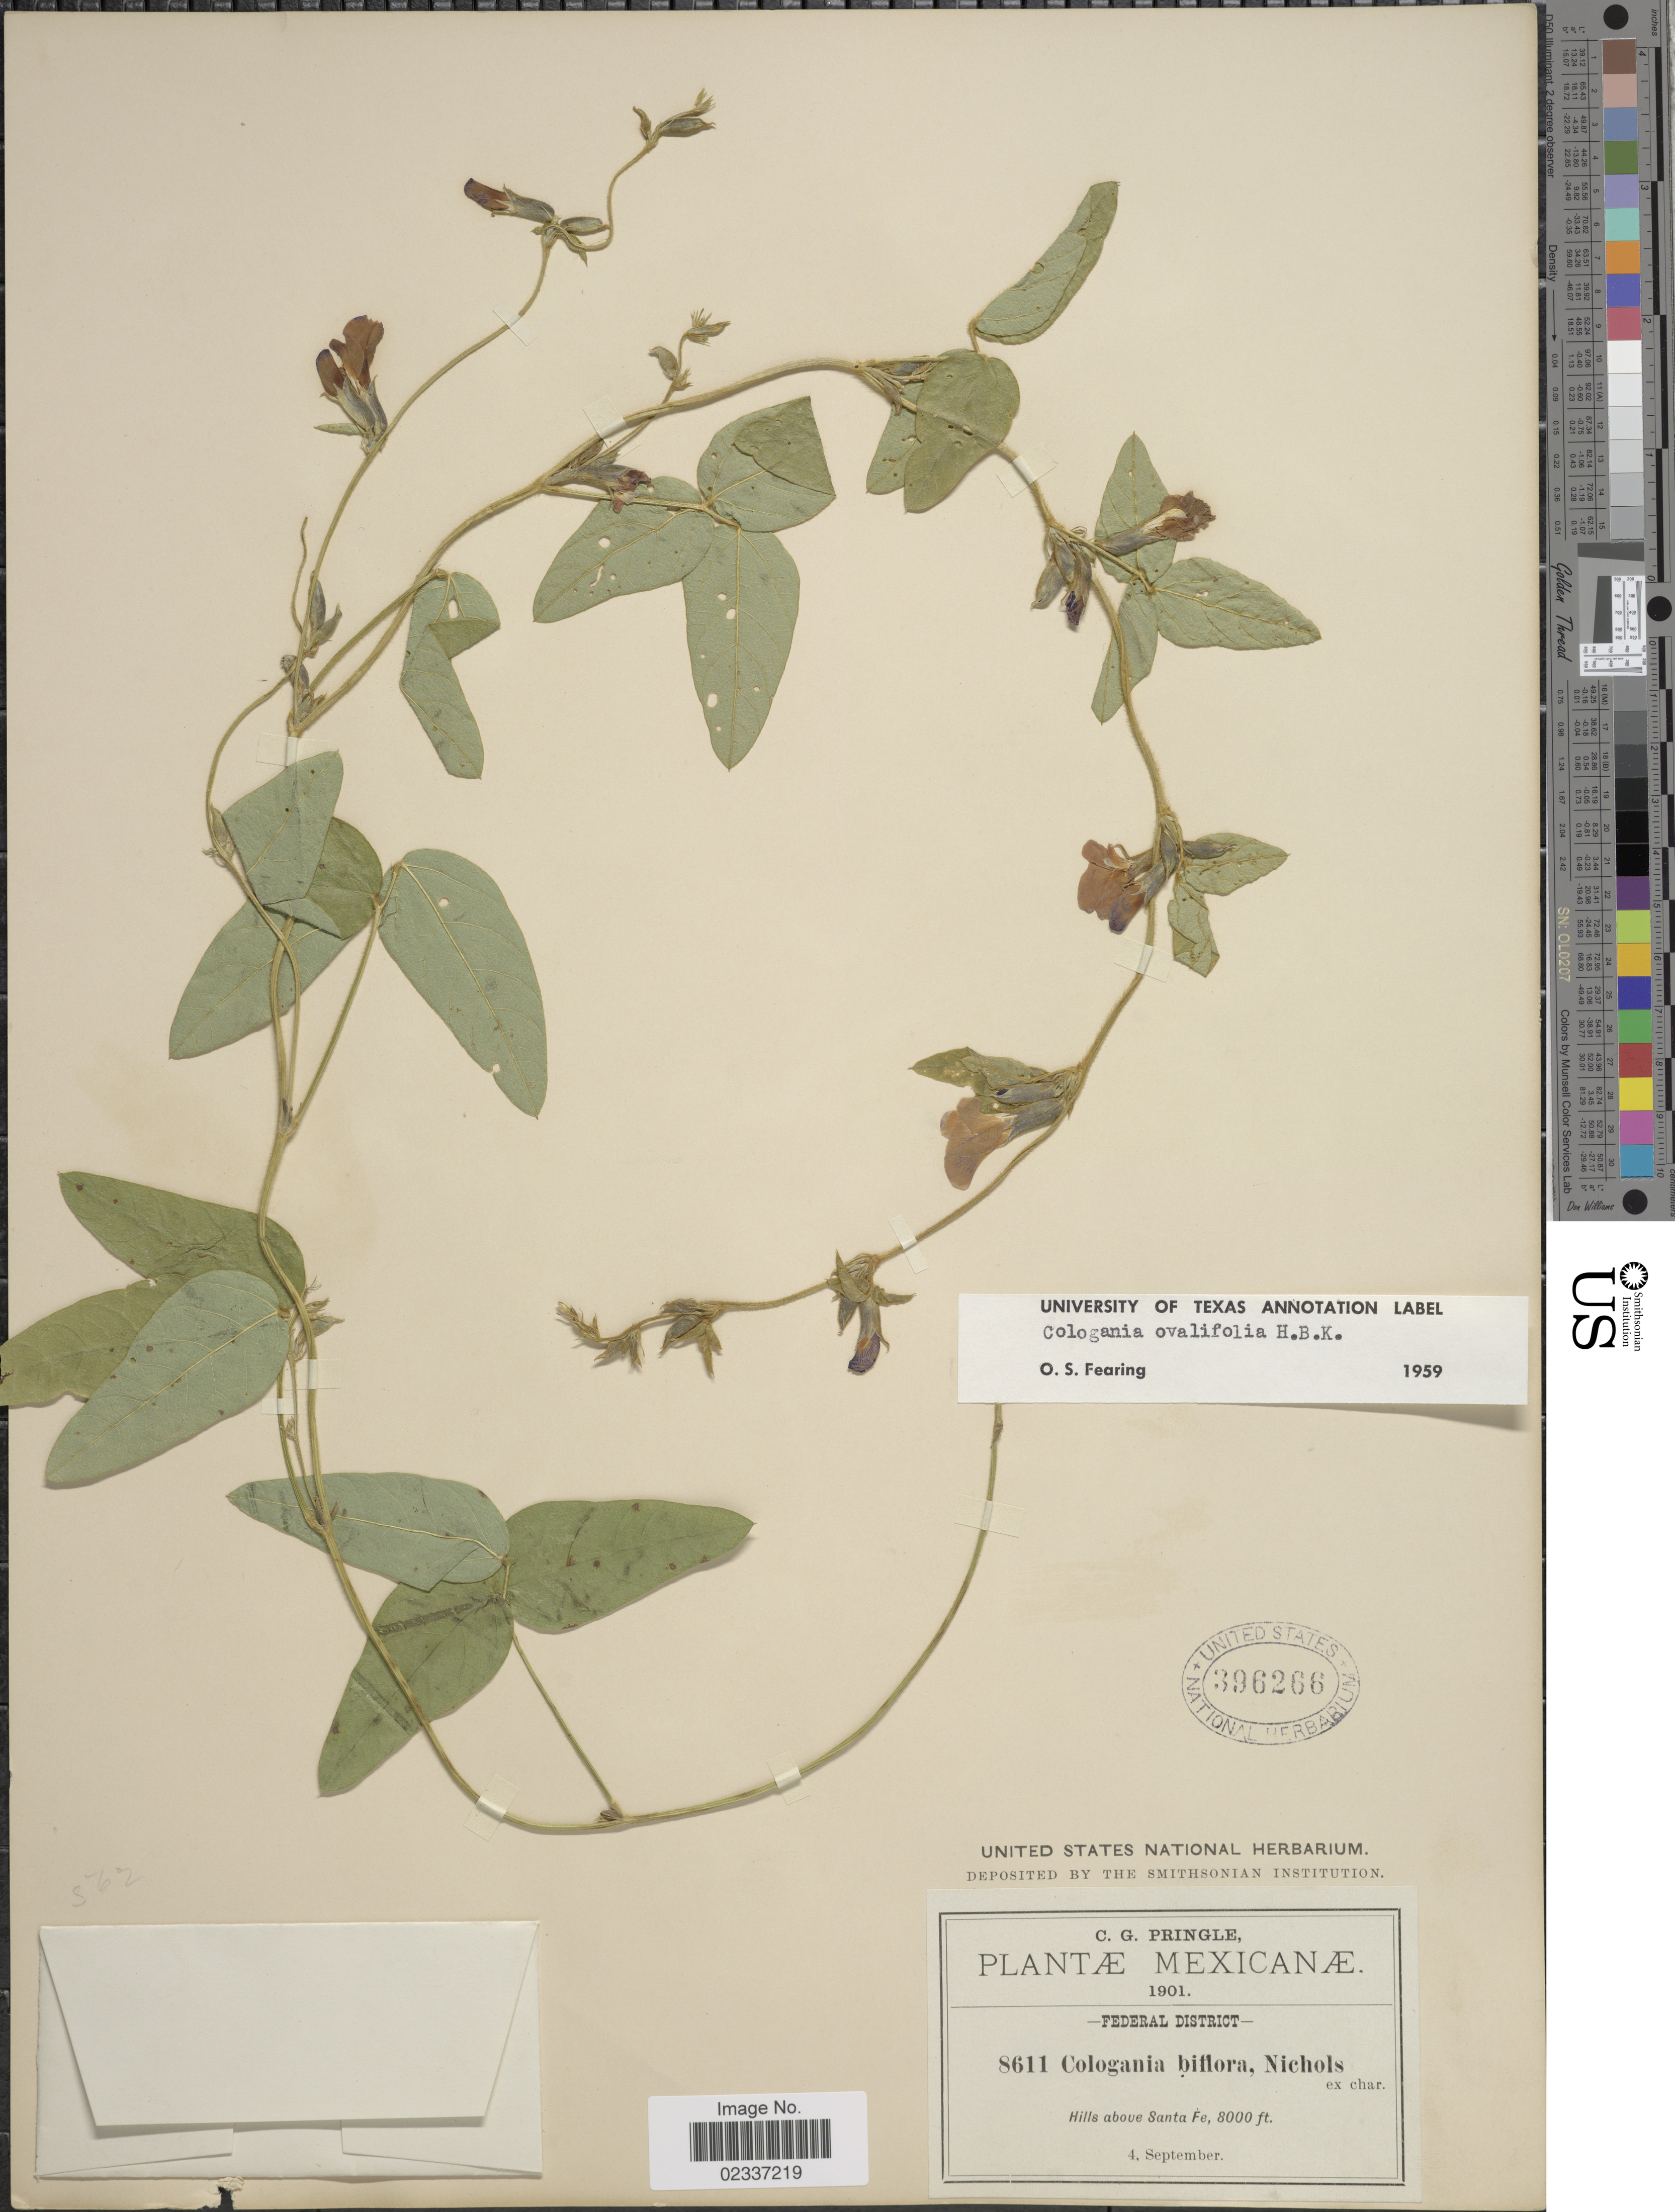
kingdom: Plantae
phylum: Tracheophyta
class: Magnoliopsida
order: Fabales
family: Fabaceae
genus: Cologania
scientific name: Cologania broussonetii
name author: (Balb.) DC.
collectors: C. G. Pringle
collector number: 8611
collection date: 1901-09-04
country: Mexico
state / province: Distrito Federal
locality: Federal District, Hills above Santa Fe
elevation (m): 2438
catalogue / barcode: US 396266